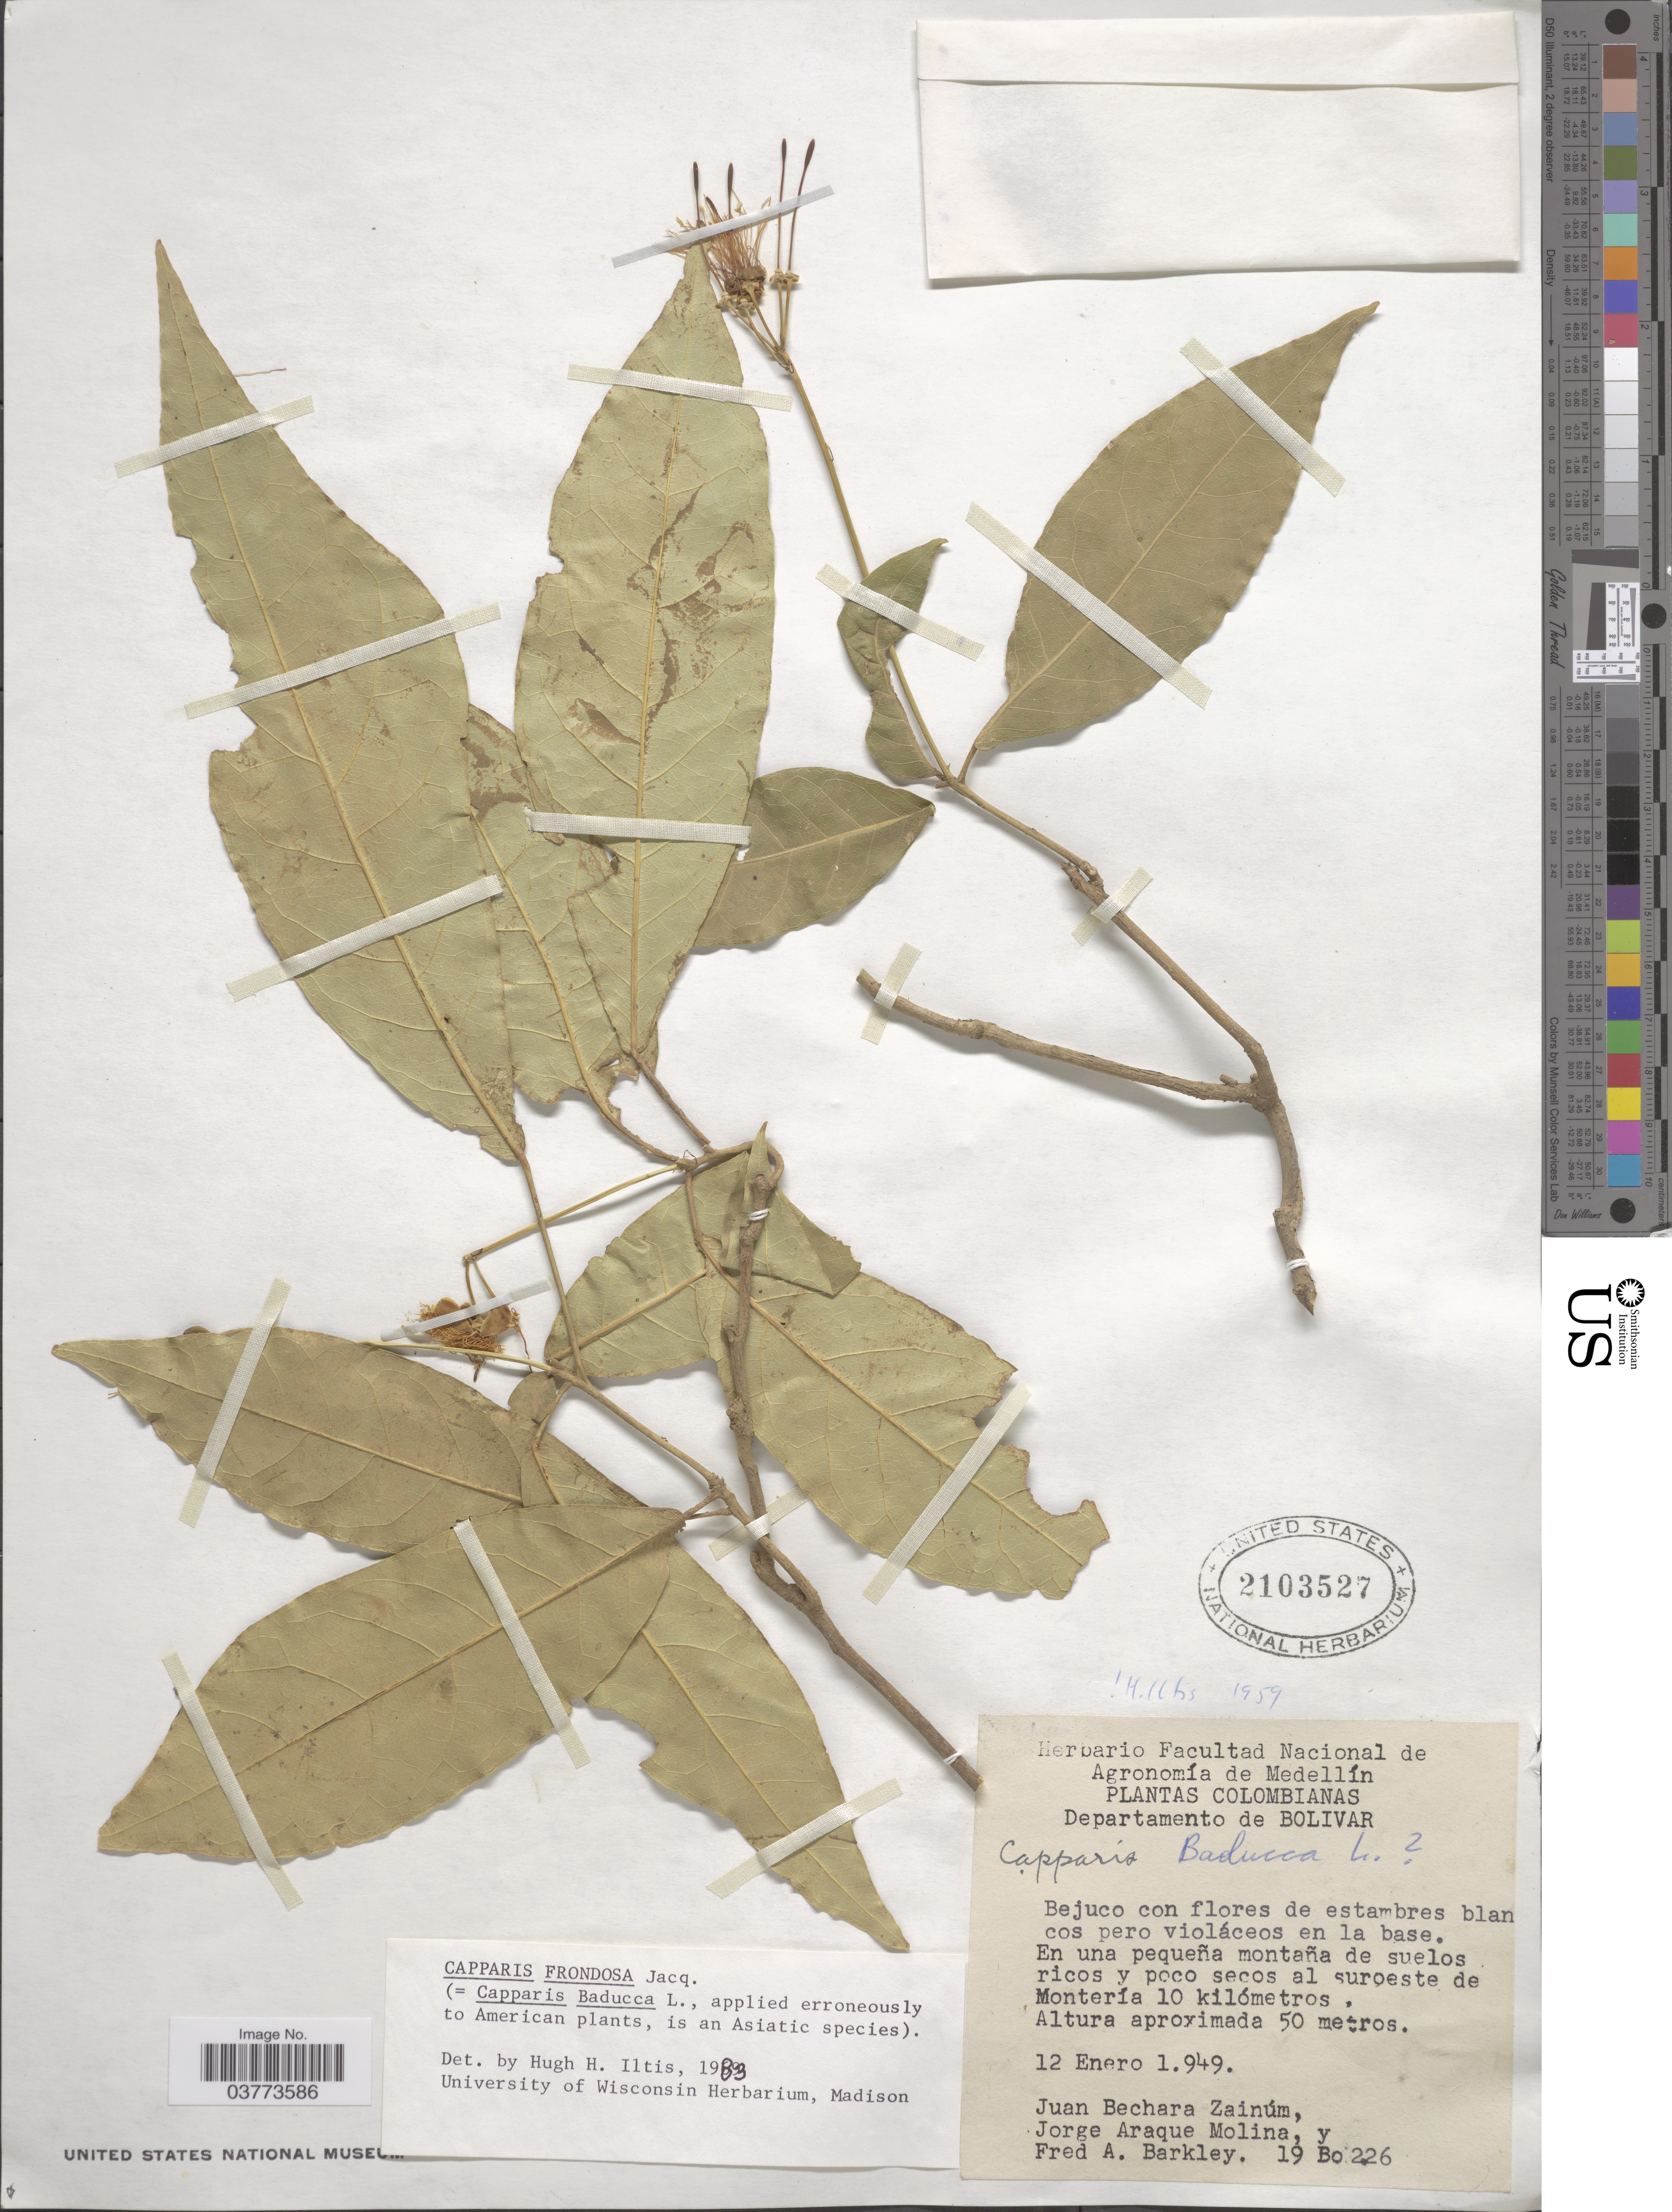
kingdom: Plantae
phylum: Tracheophyta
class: Magnoliopsida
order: Brassicales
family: Capparaceae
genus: Capparidastrum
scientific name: Capparidastrum frondosum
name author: (Jacq.) Cornejo & Iltis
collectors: J. Zainúm, J. Araque Molina & F. A. Barkley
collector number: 19Bo226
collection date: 1949-01-12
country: Colombia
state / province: Bolívar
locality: Departamento de Bolivar. En una pequeña montaña de suroeste de Montería 10 kilómetros.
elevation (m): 50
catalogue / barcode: US 2103527